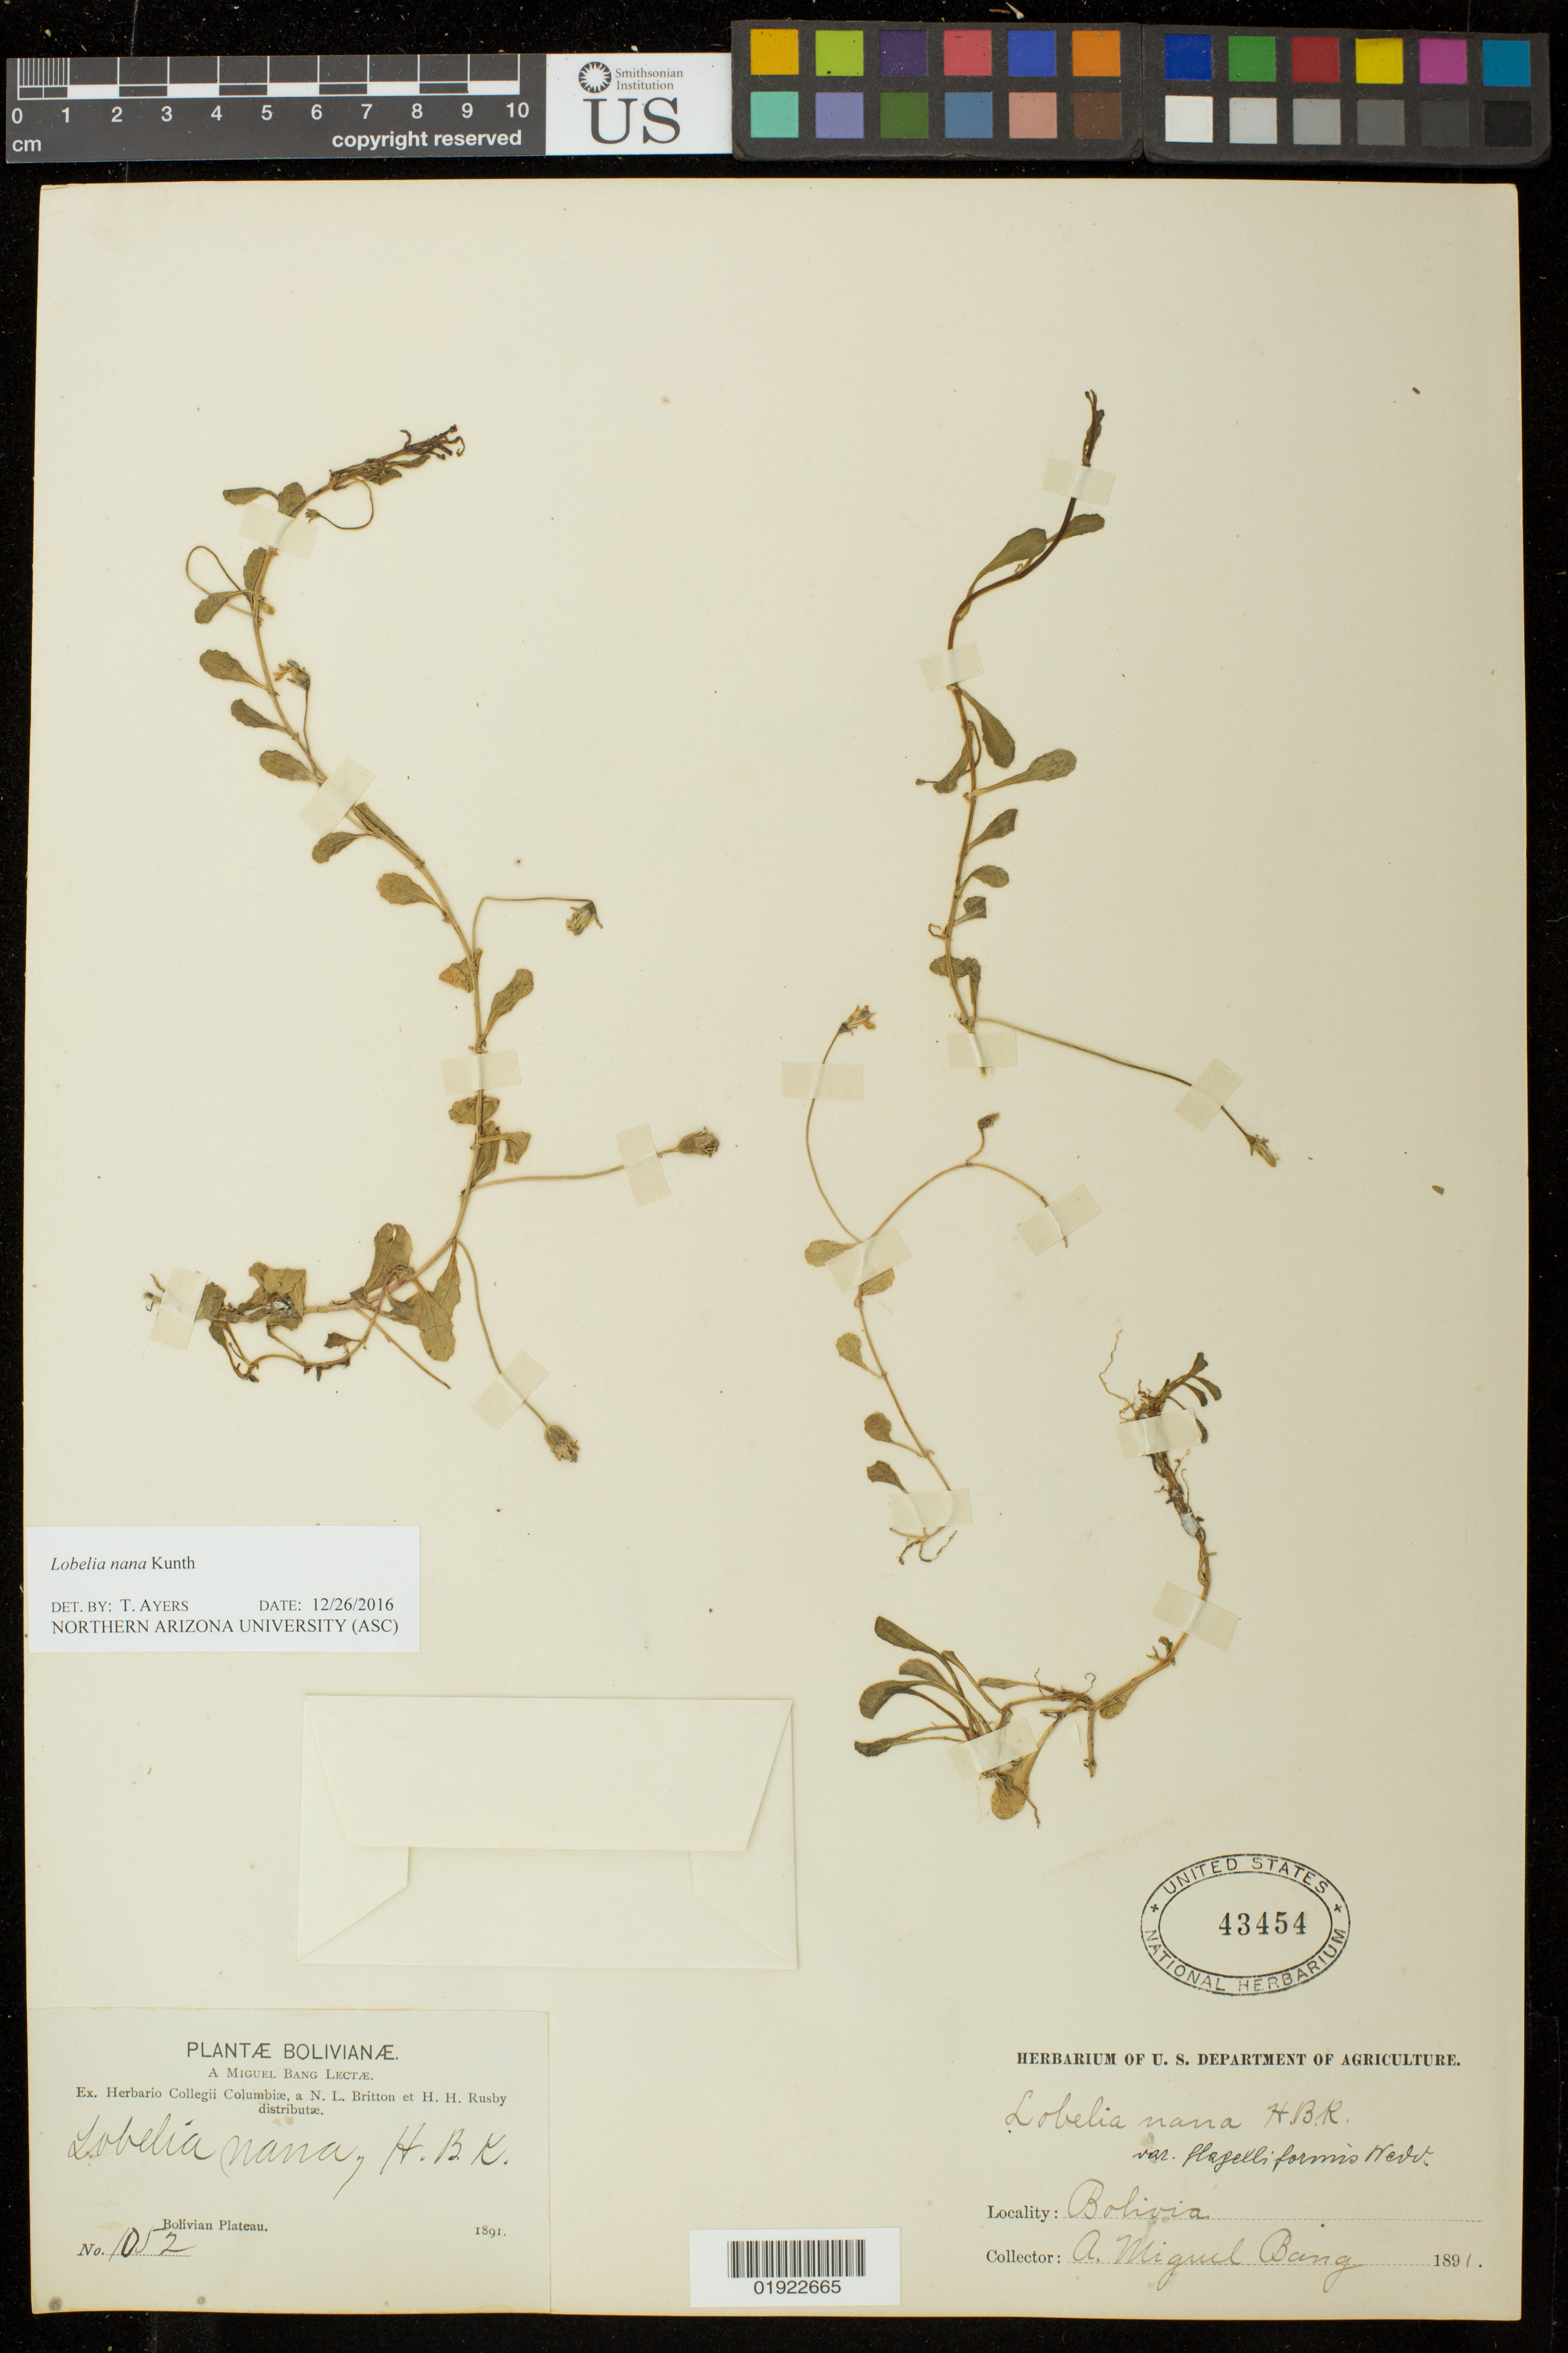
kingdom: Plantae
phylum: Tracheophyta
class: Magnoliopsida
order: Asterales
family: Campanulaceae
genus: Lobelia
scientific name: Lobelia nana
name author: Kunth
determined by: Ayers, Tina J.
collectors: A. Bang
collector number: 1052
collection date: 1891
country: Bolivia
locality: Bolivian plateau.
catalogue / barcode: US 43454